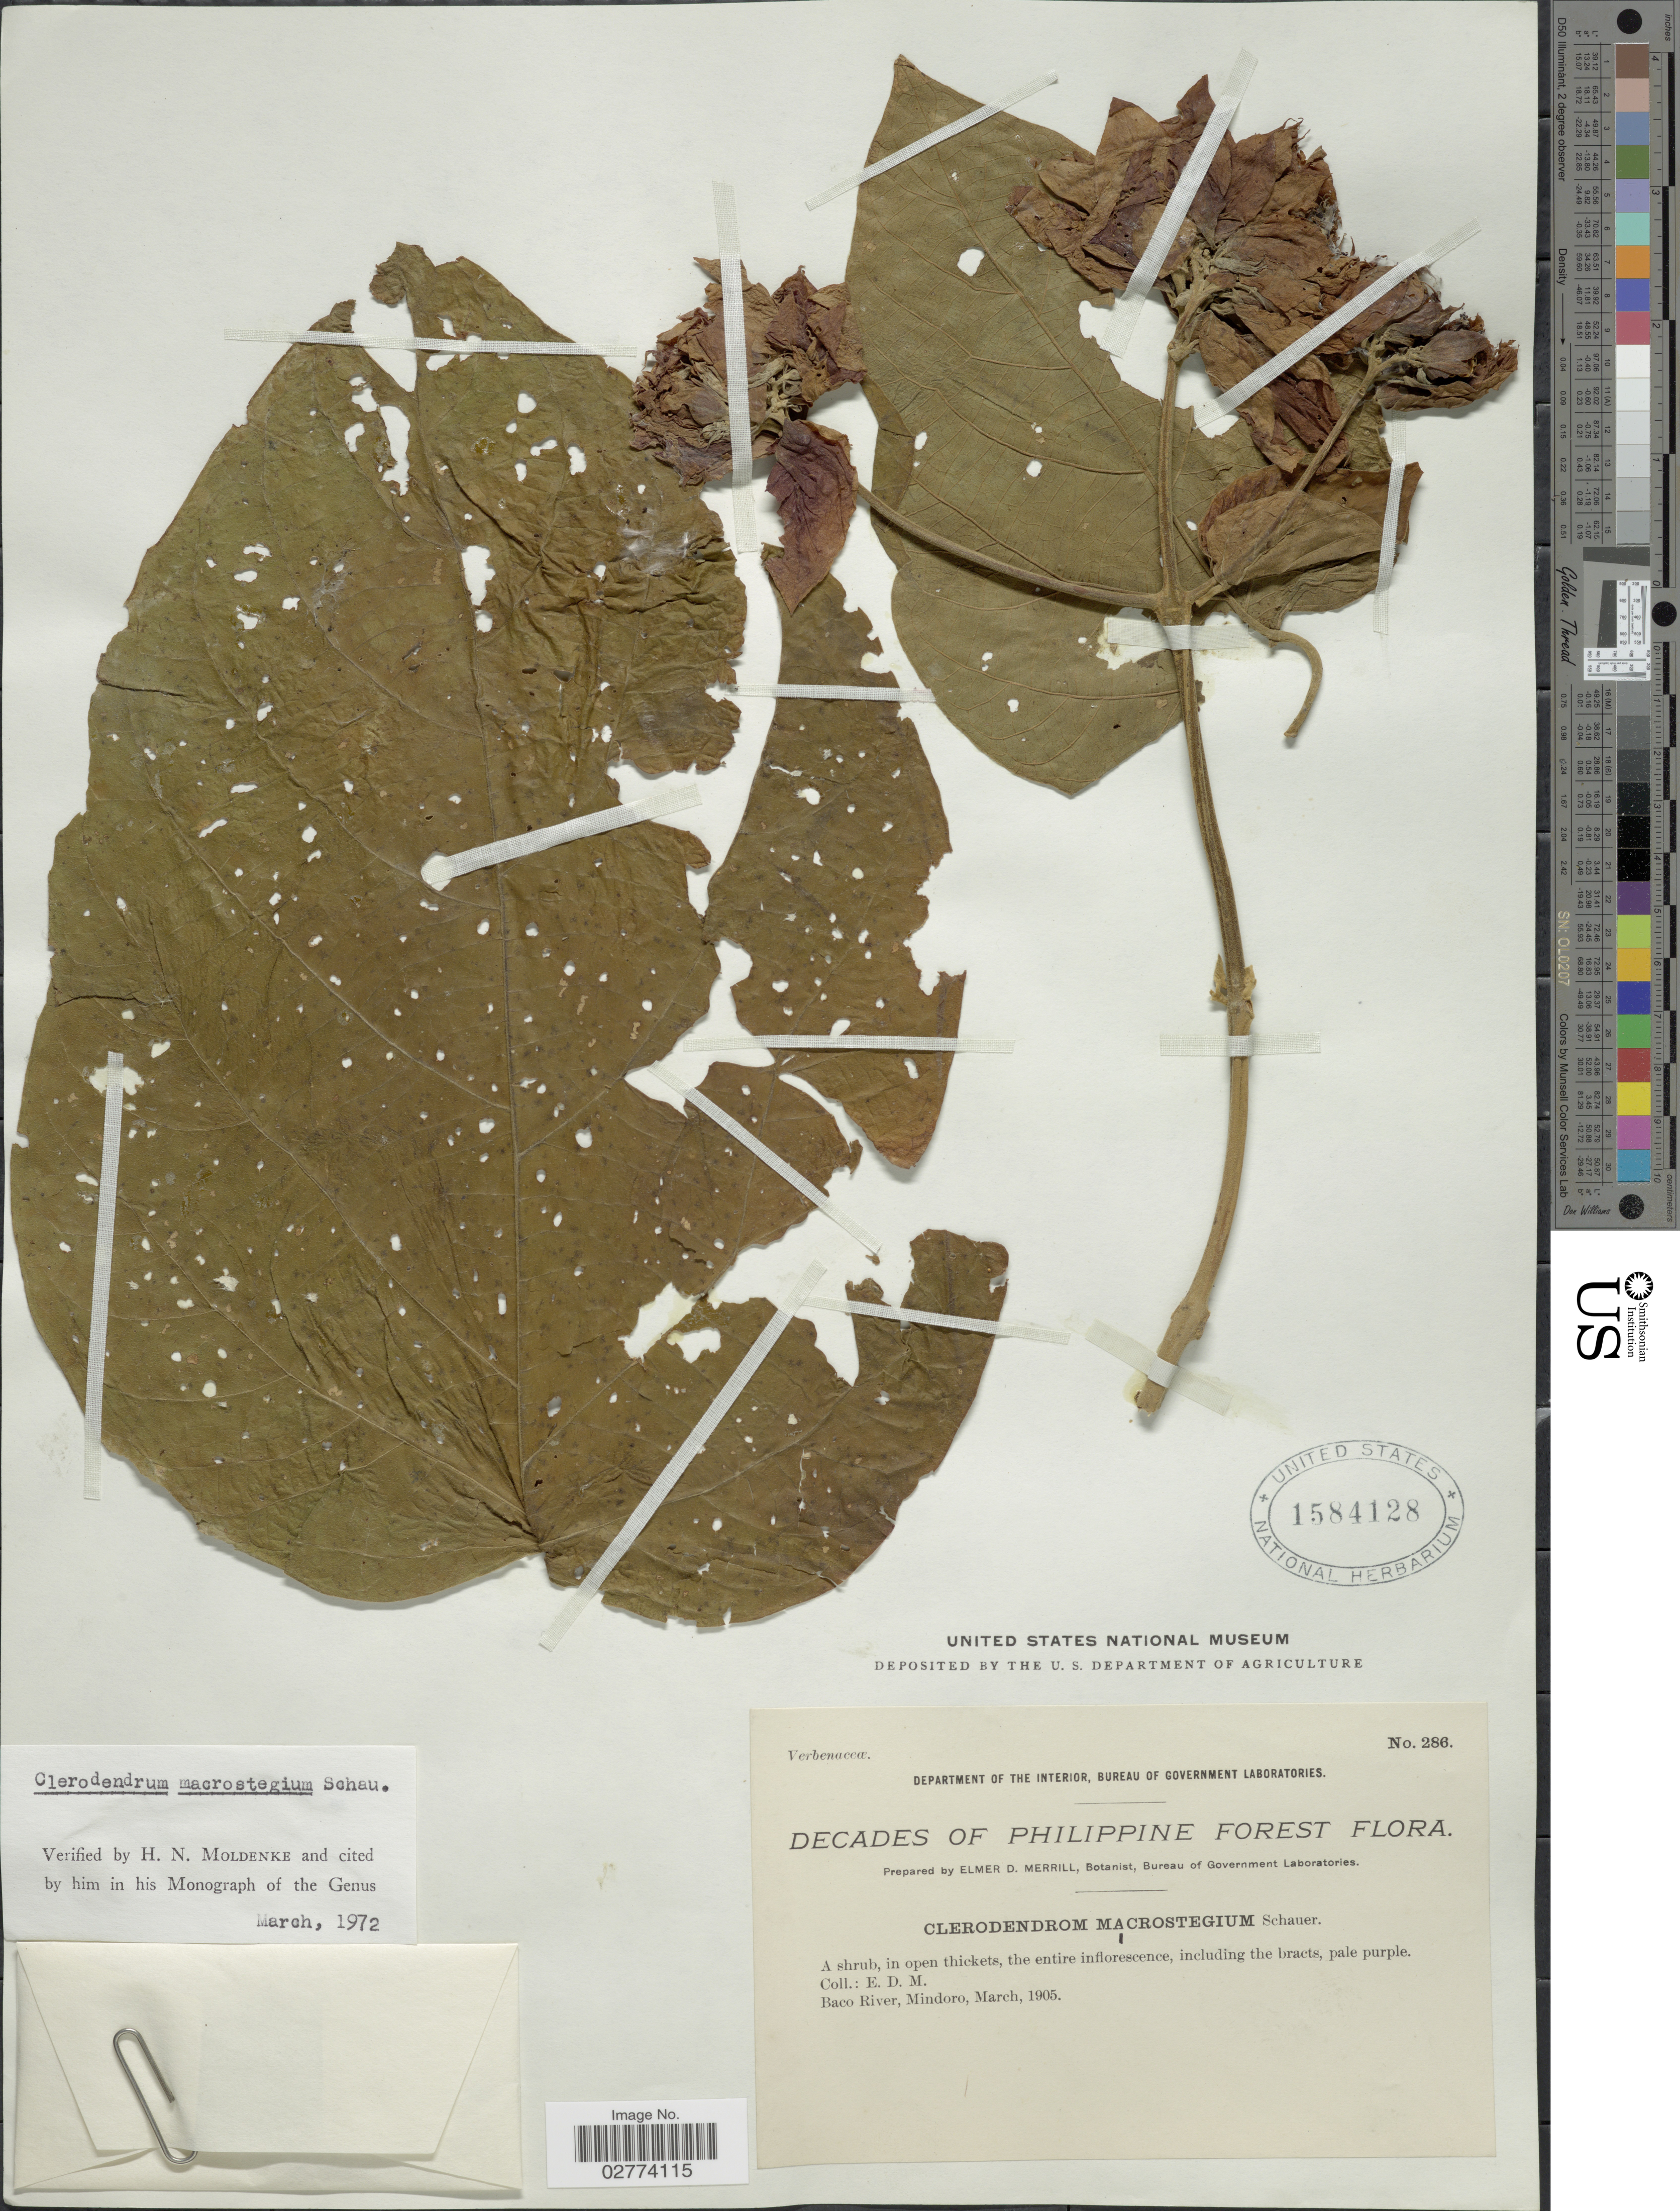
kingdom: Plantae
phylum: Tracheophyta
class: Magnoliopsida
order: Lamiales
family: Lamiaceae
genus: Clerodendrum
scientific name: Clerodendrum macrostegium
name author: Schauer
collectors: E. D. Merrill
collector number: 286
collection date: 1905-03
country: Philippines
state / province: Mimaropa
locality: Baco River, Mindoro.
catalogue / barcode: US 1584128